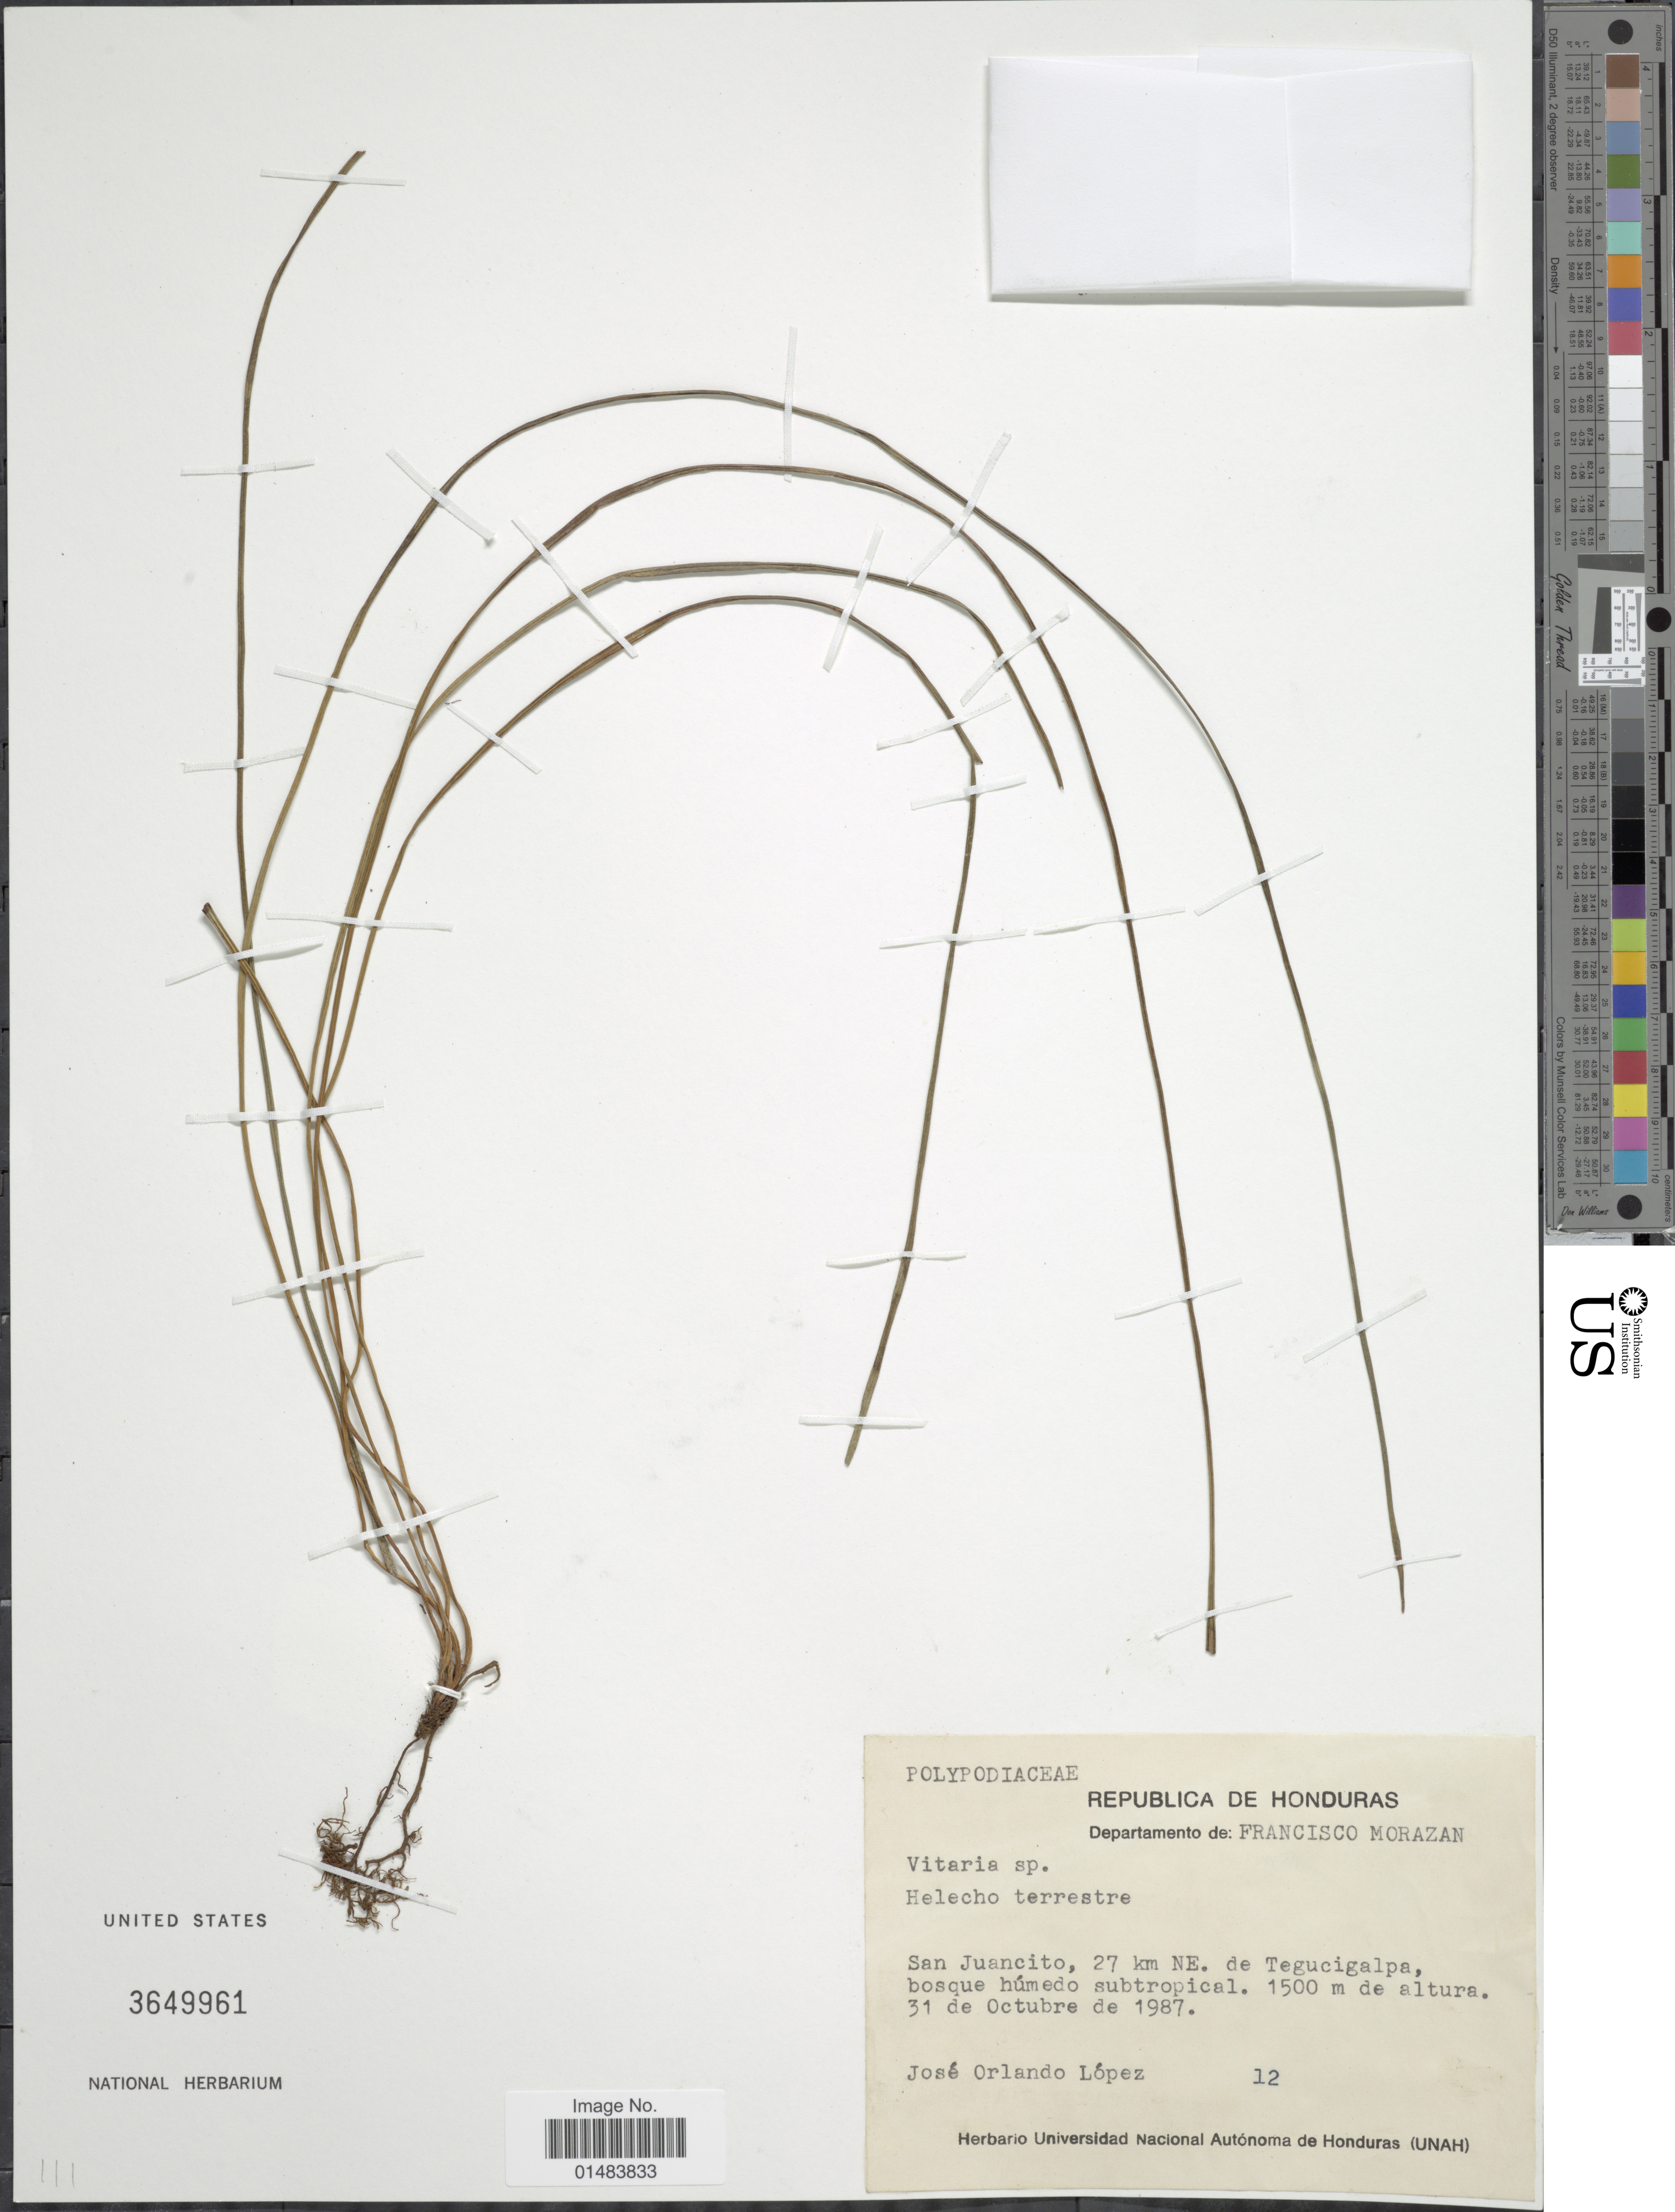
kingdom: Plantae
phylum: Tracheophyta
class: Polypodiopsida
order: Polypodiales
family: Pteridaceae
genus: Vittaria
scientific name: Vittaria sp.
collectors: J. Lopez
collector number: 12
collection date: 1987-10-31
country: Honduras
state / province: Fco. Morazán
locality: Depatamento de: Franscico Morazan, San Juancito, 27 km NE. de Tegucigalpa, bosque humedo subtropical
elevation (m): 1500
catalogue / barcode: US 3649961